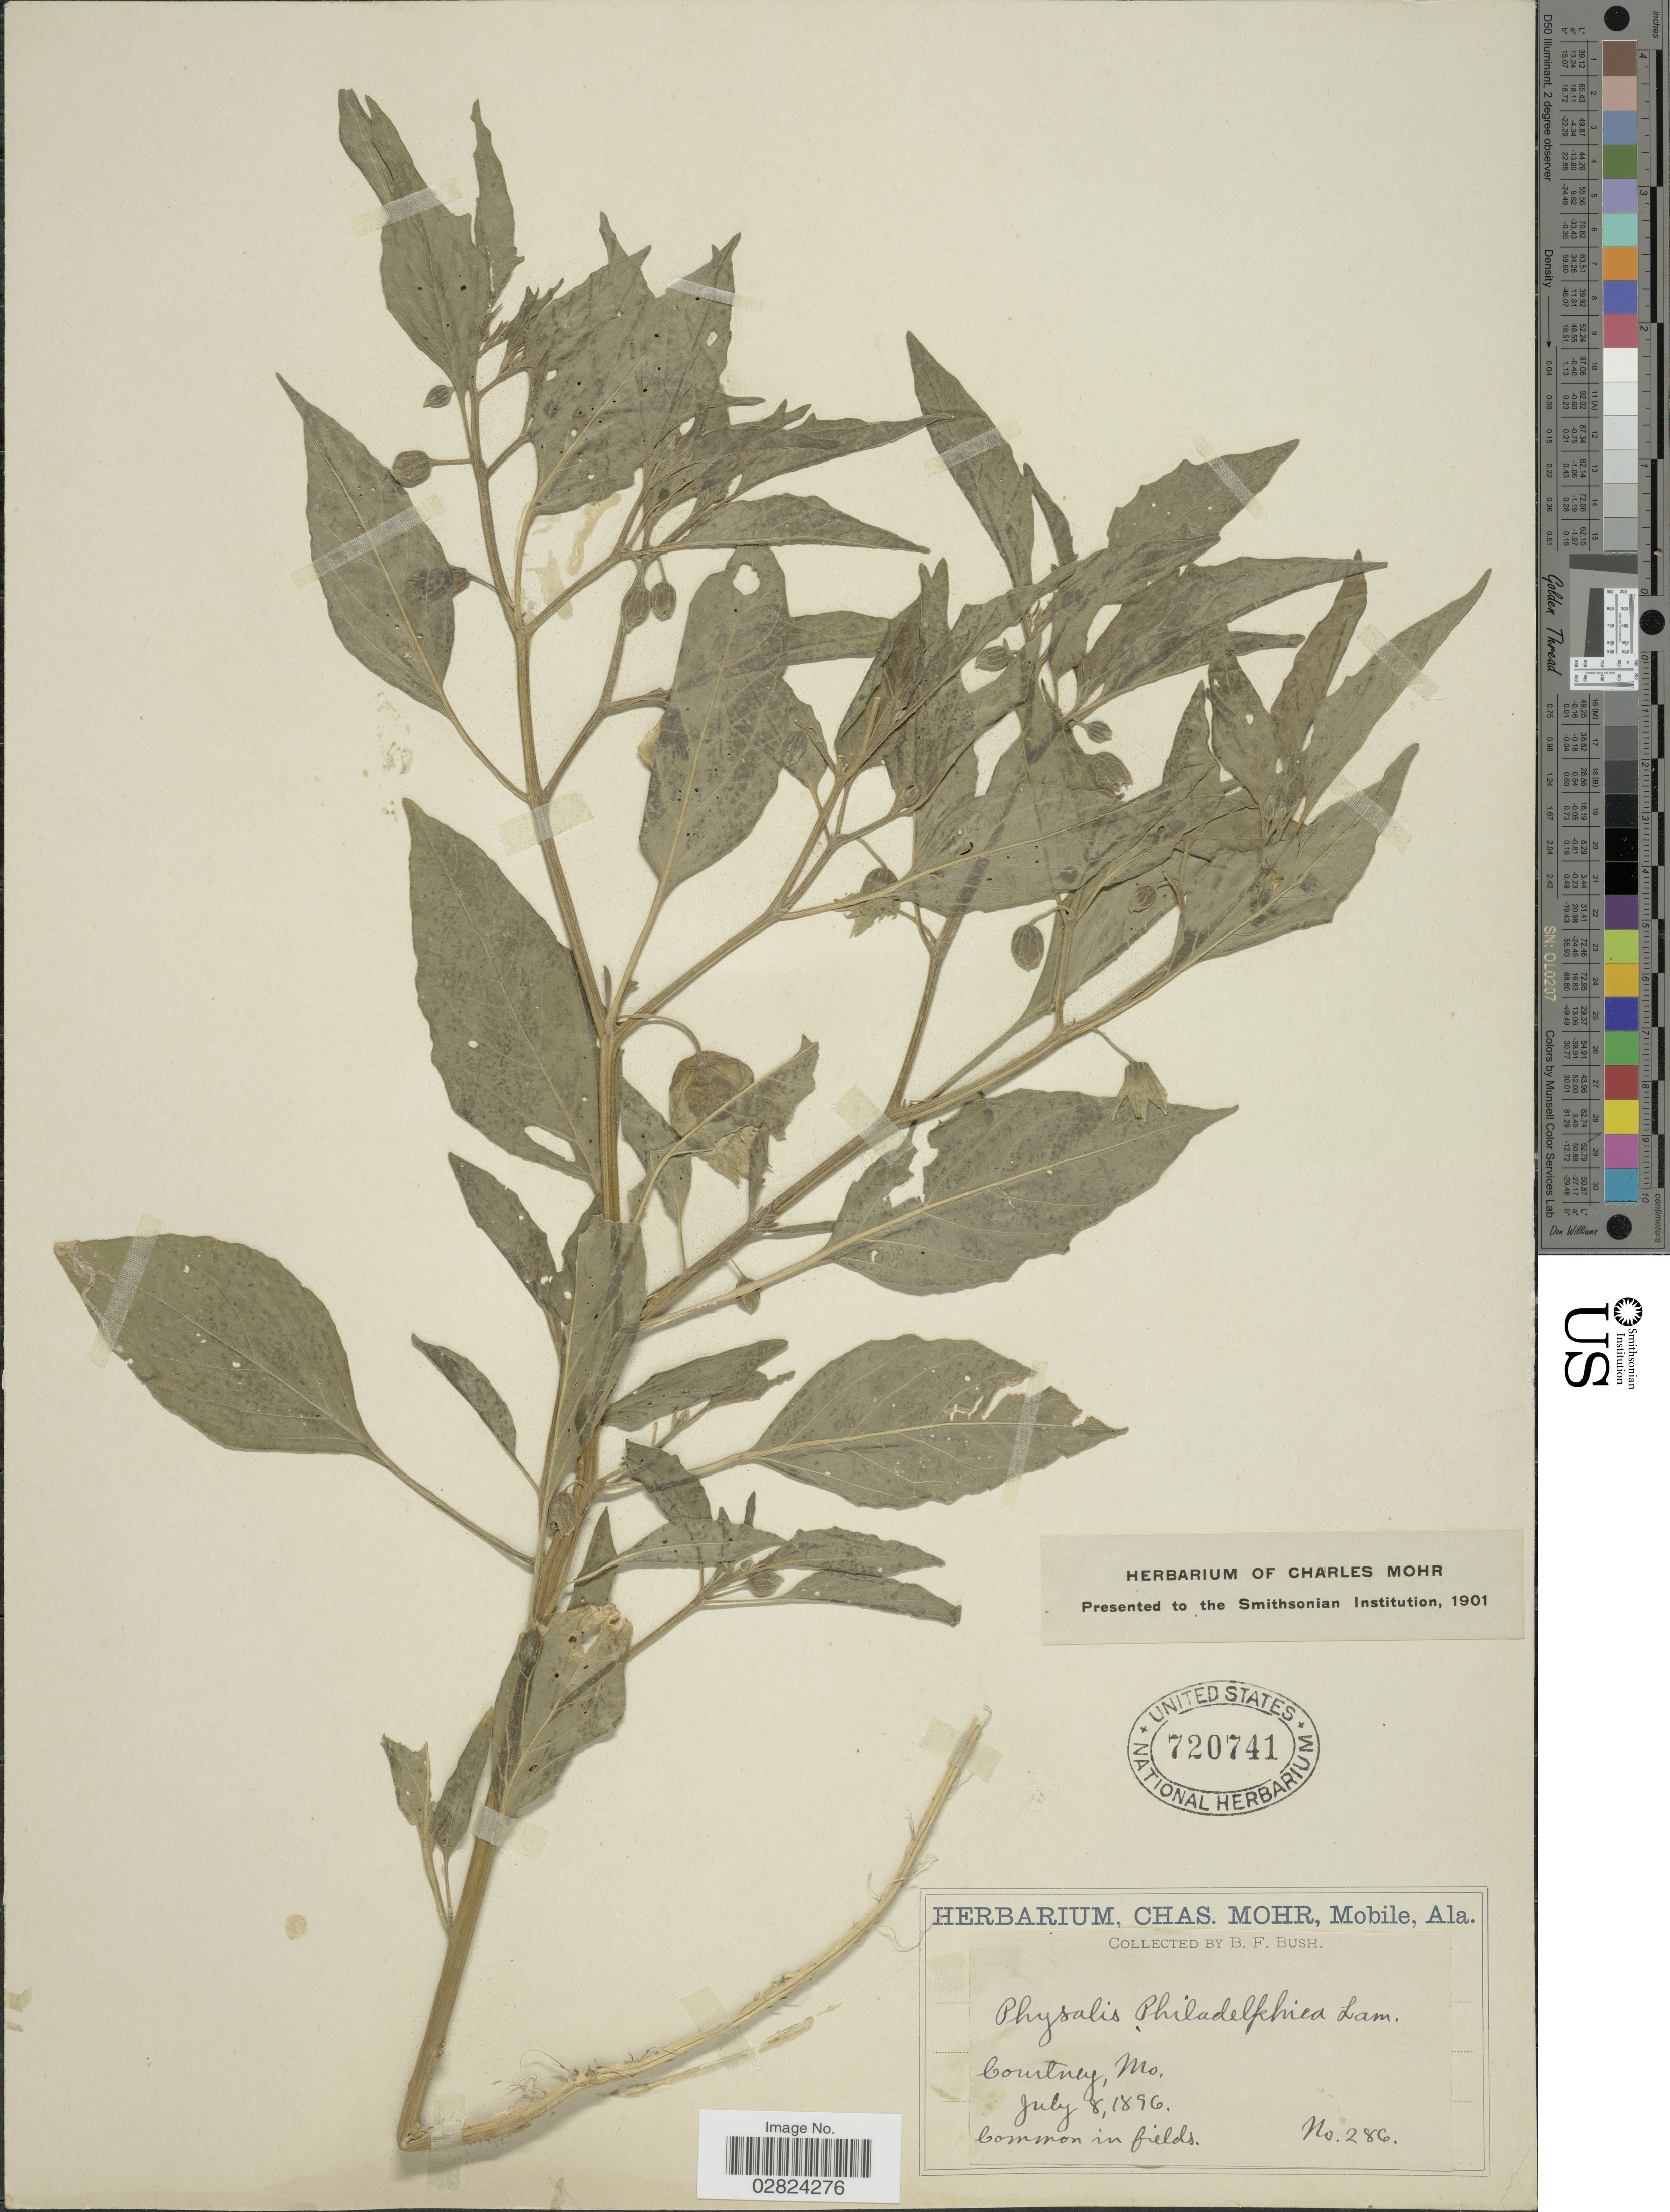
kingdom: Plantae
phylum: Tracheophyta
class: Magnoliopsida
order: Solanales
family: Solanaceae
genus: Physalis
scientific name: Physalis subglabrata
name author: Mack. & Bush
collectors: B. F. Bush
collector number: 286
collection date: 1896-07-08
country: United States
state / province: Missouri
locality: Courtney, Mo.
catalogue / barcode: US 720741